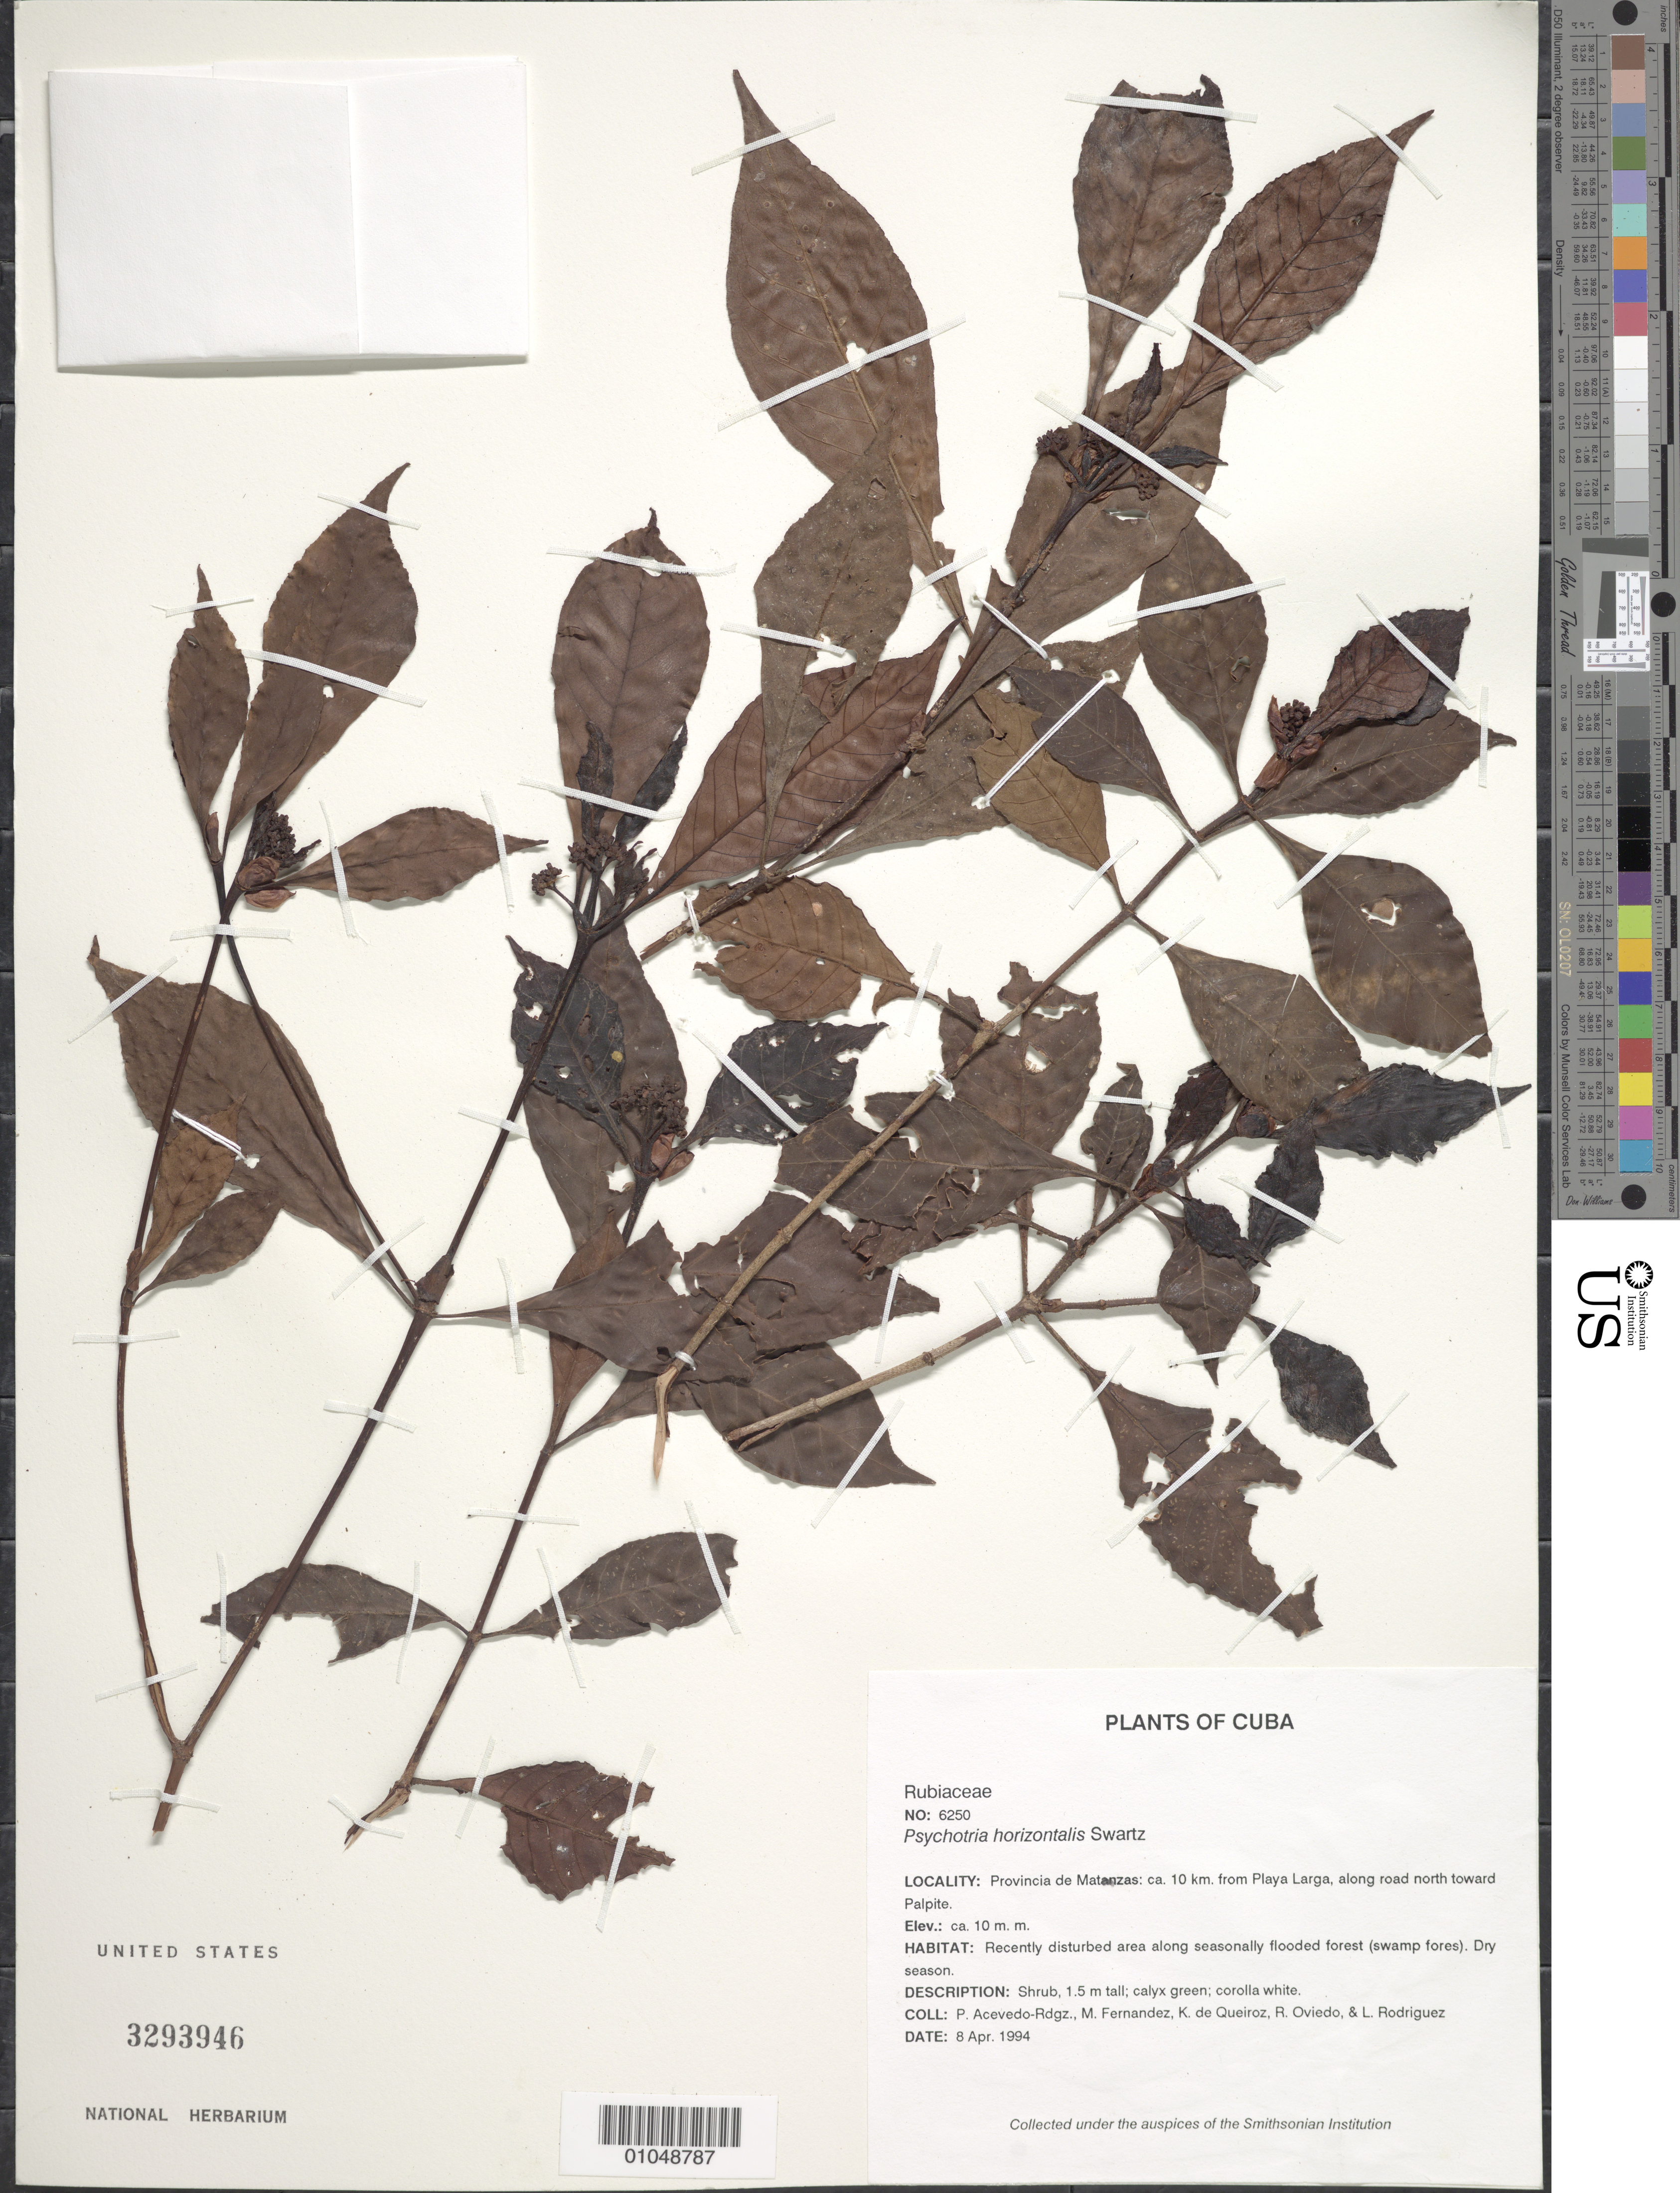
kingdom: Plantae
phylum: Tracheophyta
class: Magnoliopsida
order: Gentianales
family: Rubiaceae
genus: Psychotria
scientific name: Psychotria horizontalis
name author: Sw.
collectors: P. Acevedo-Rodr., M. Fernández, K. De Queiroz, R. Oviedo & L. Rodriguez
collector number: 6250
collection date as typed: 08 Apr 1994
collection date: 1994-04-08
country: Cuba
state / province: Matanzas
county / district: Municipio de Ciénaga de Zapata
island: Cuba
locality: Approx. 10 km from Playa Larga, along the road going north towards Palpite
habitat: Recently disturbed area along seasonally flooded forest (swamp fores). Dry season.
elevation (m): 10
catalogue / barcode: US 3293946